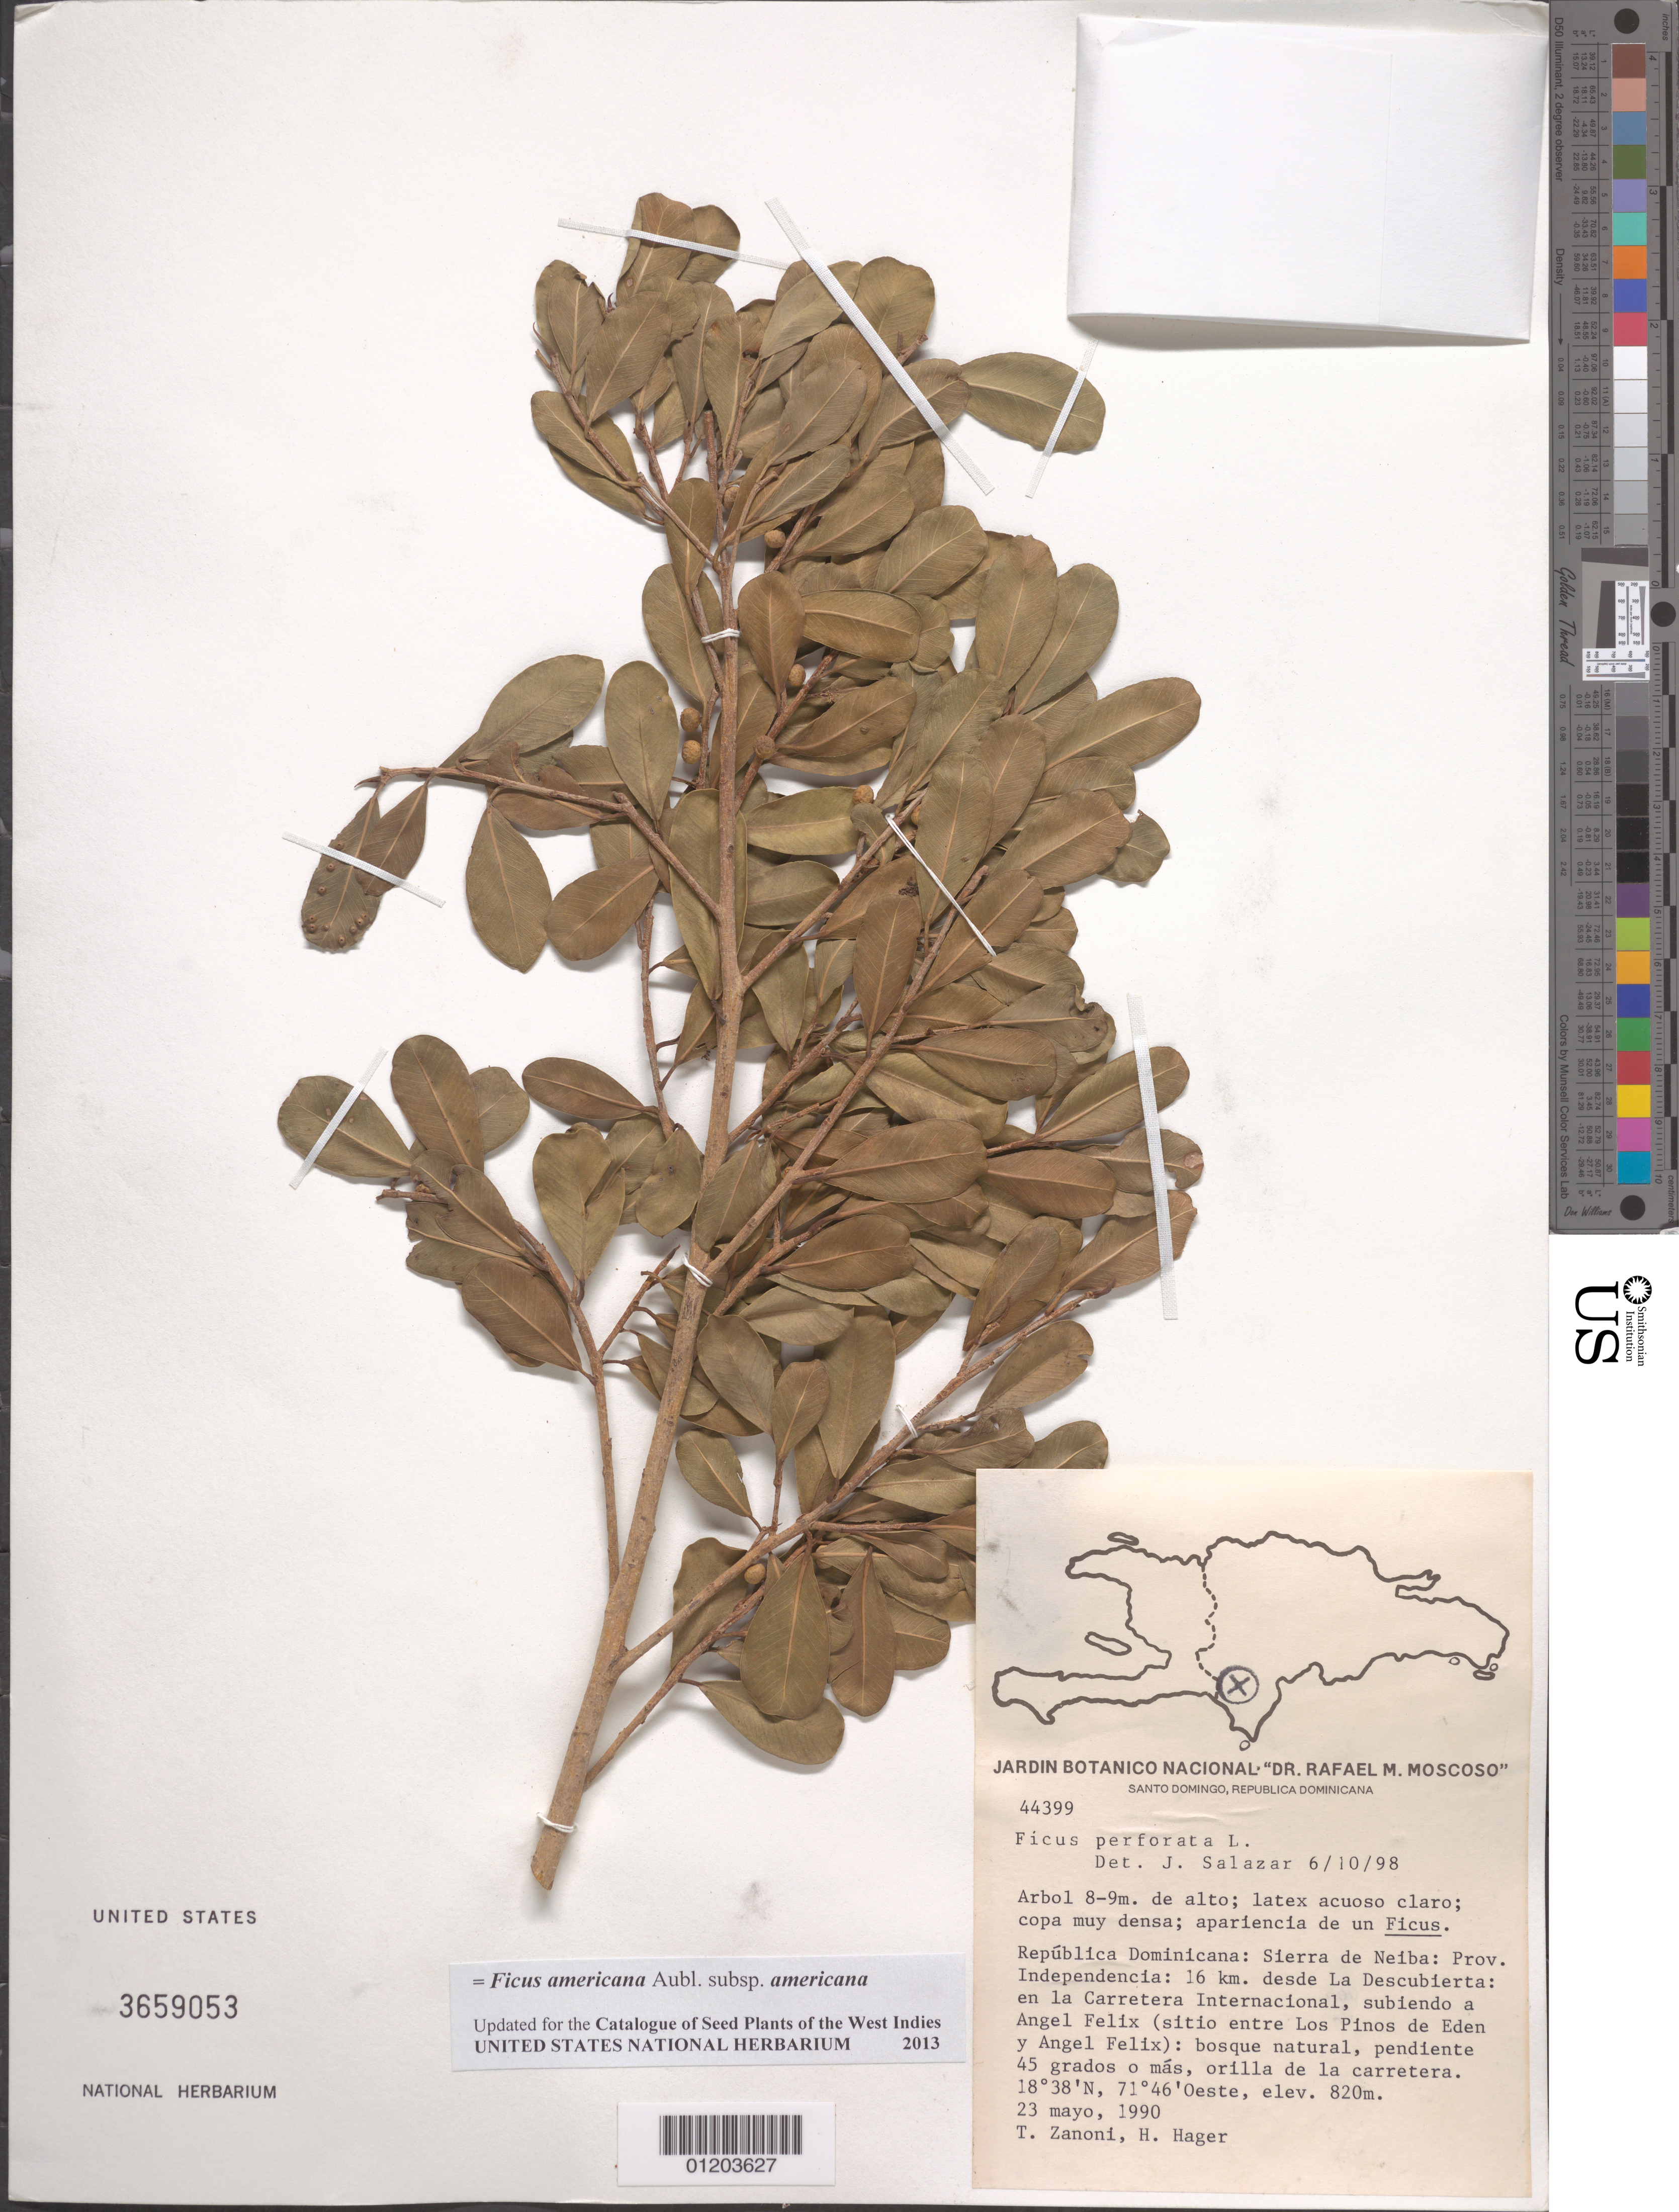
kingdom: Plantae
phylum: Tracheophyta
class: Magnoliopsida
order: Rosales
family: Moraceae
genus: Ficus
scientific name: Ficus americana subsp. americana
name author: Aubl.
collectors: T. A. Zanoni & H. Hager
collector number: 44399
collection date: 1990-05-23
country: Dominican Republic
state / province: Independencia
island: Hispaniola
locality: Sierra de Neiba; 16 km desde La Descubierta, en la Carretera Internacional, subiendo a Angel Felix (sitio entre Los Pinos de Eden y Angel Felix).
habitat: Bosque natural, pendiente 45 grados o más, orilla de la carretera.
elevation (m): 820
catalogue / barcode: US 3659053